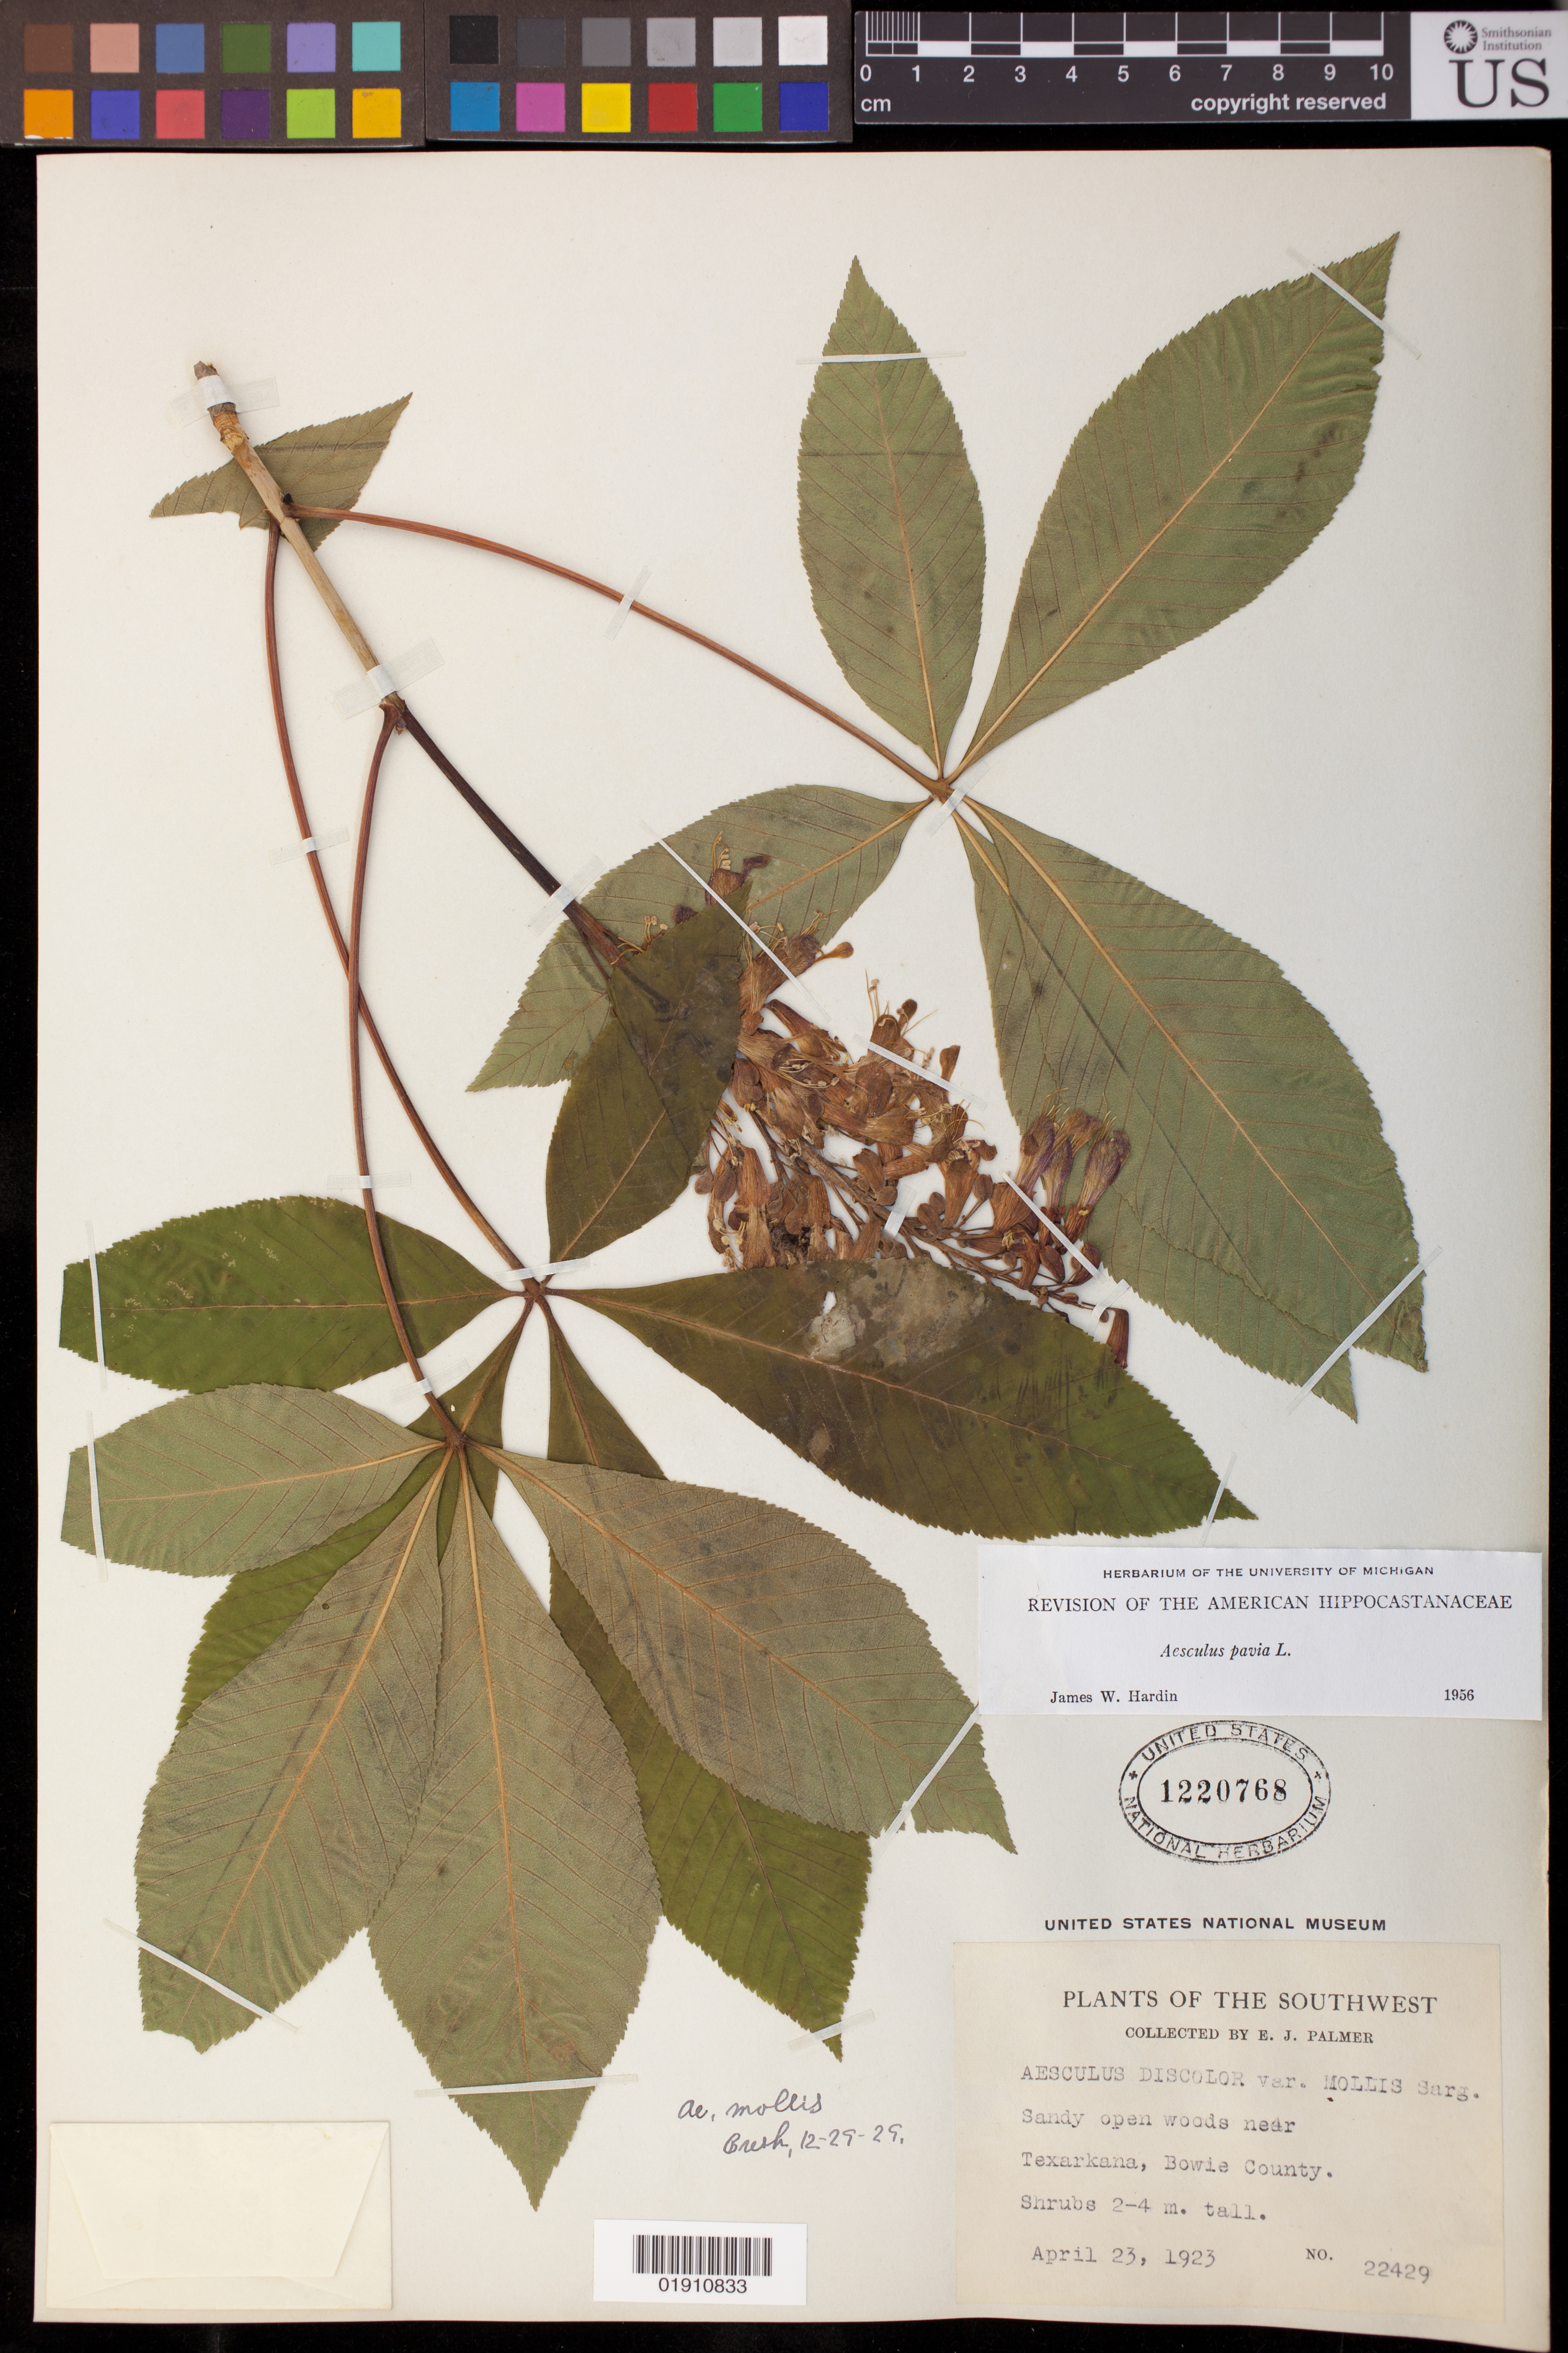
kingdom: Plantae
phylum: Tracheophyta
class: Magnoliopsida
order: Sapindales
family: Sapindaceae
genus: Aesculus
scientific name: Aesculus pavia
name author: L.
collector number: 22429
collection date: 1923-04-23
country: United States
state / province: Texas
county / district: Bowie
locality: Texarkana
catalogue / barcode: US 1220768